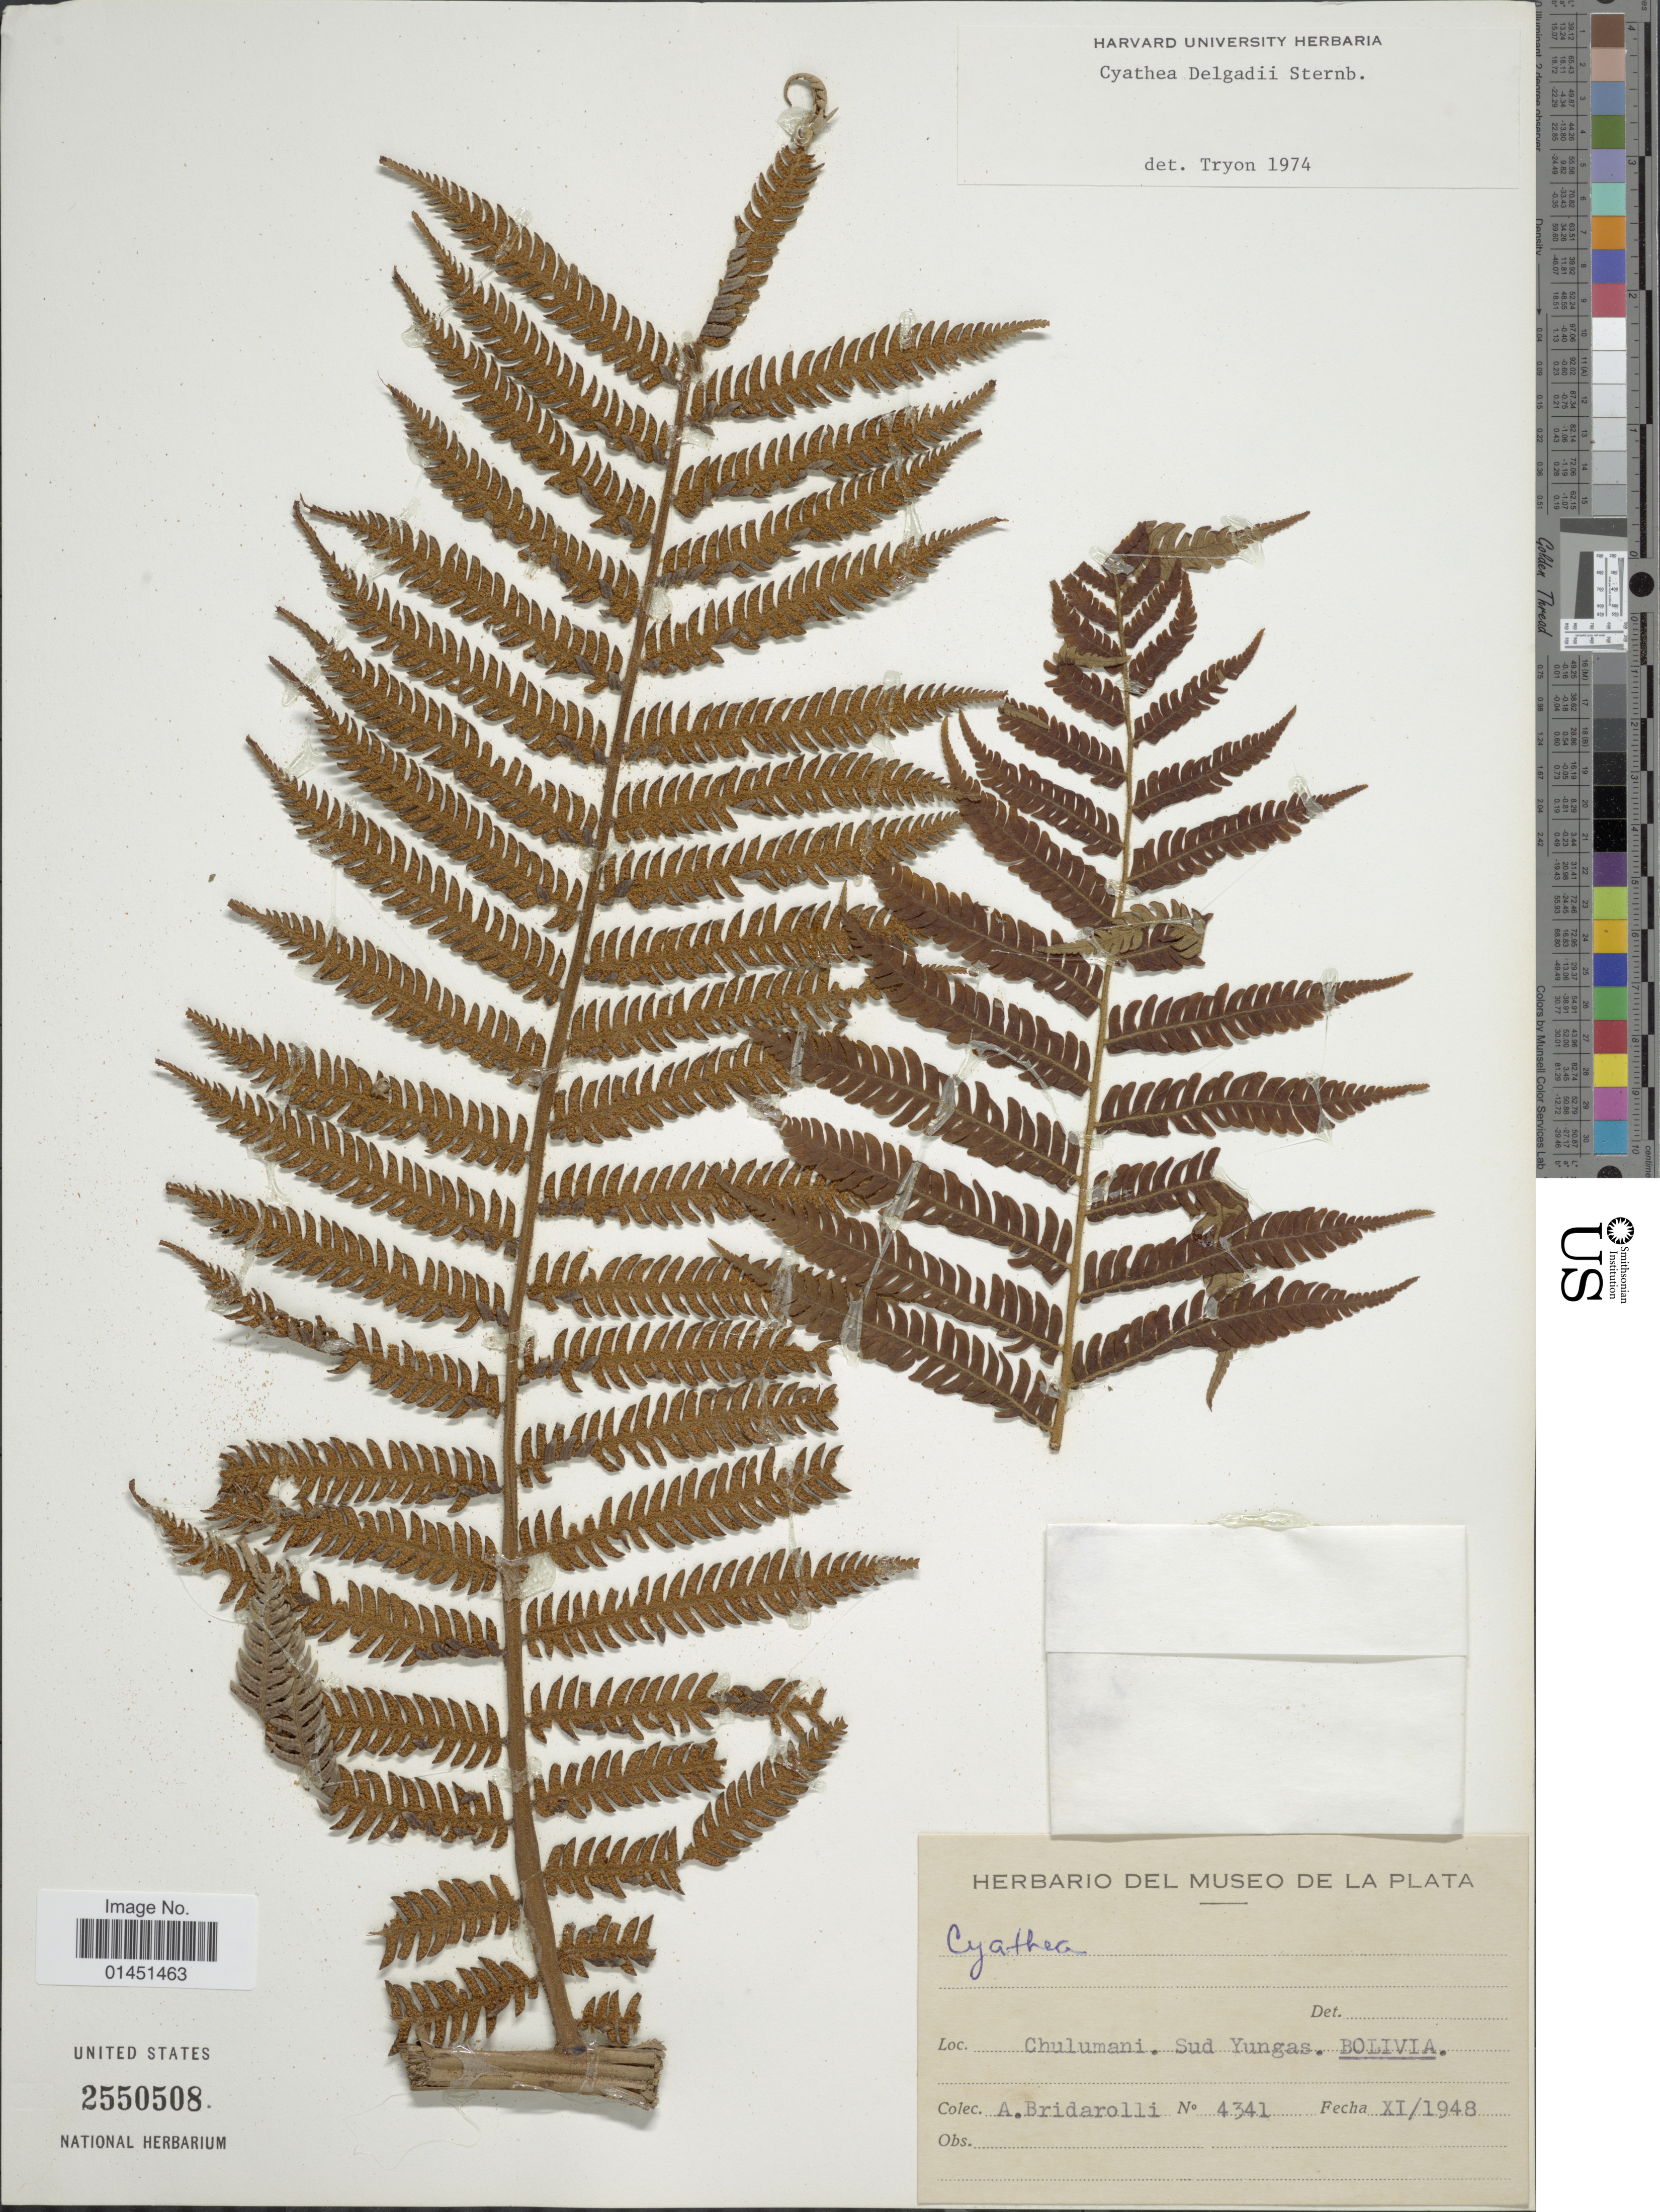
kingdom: Plantae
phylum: Tracheophyta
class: Polypodiopsida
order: Cyatheales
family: Cyatheaceae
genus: Cyathea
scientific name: Cyathea delgadii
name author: Pohl ex Sternb.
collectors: A. Bridarolli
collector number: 4341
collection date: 1948-11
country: Bolivia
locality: Chulumani. Sud Yungas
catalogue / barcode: US 2550508